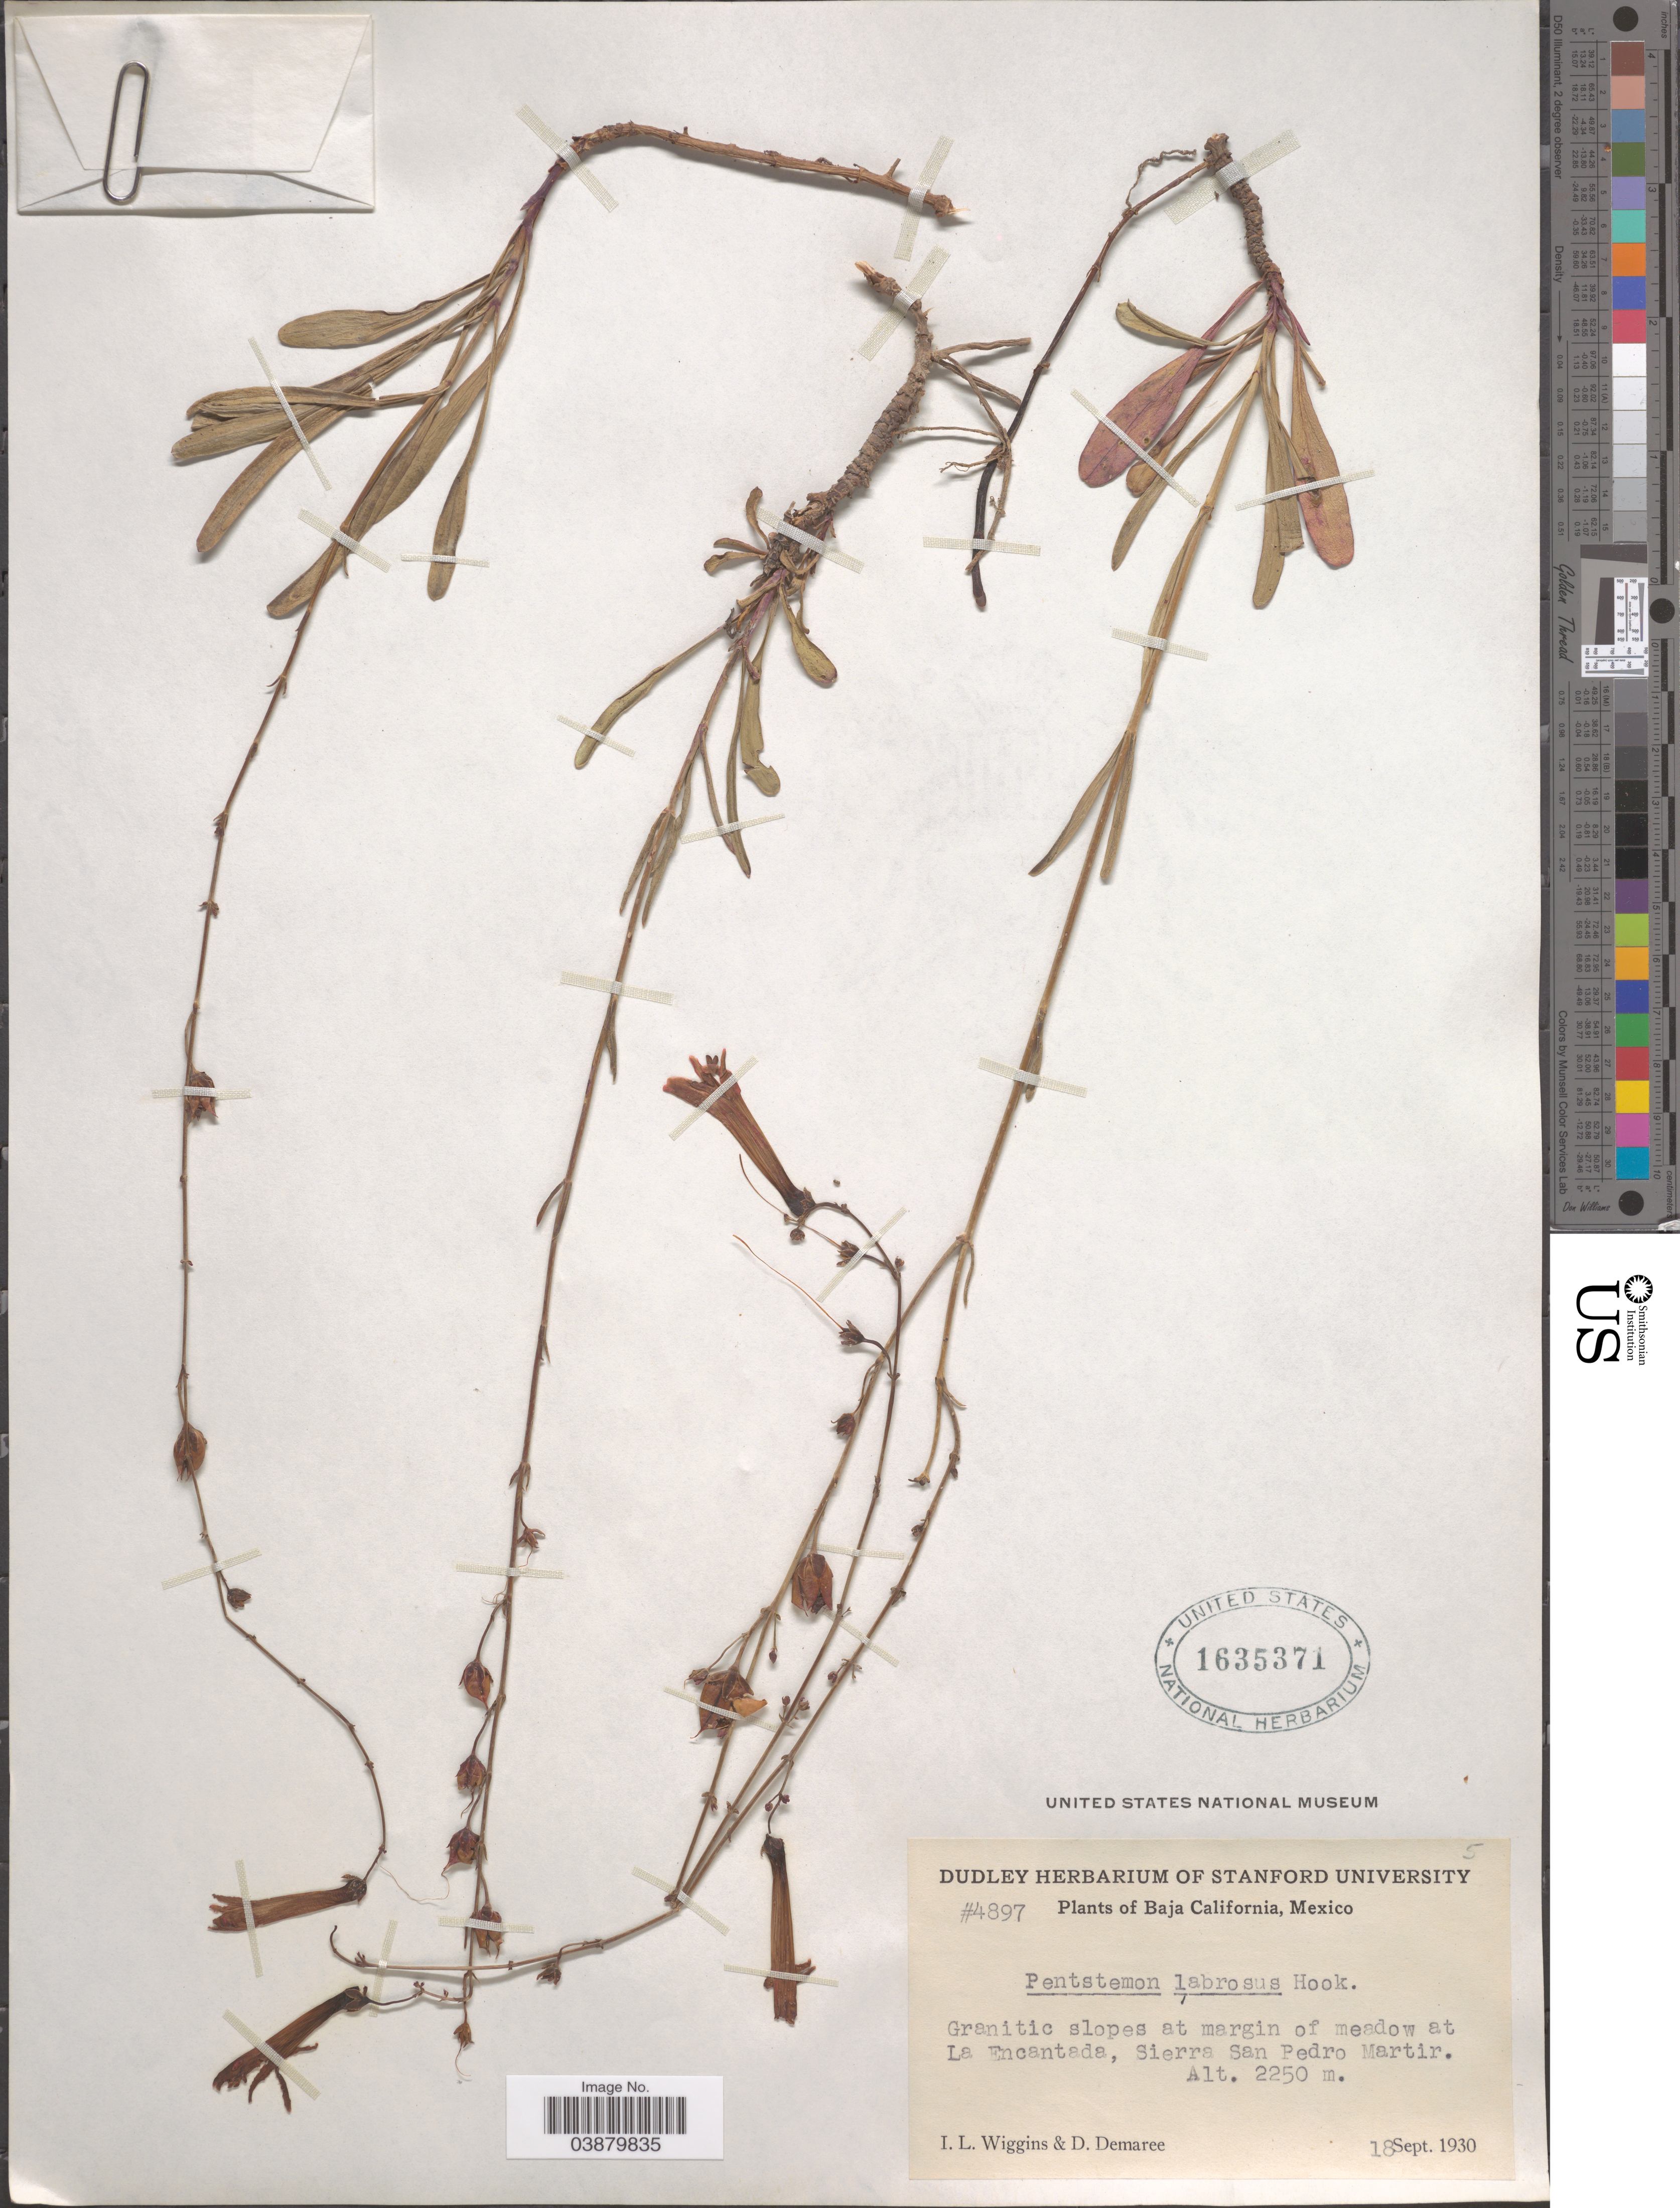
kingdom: Plantae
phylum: Tracheophyta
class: Magnoliopsida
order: Lamiales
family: Plantaginaceae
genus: Penstemon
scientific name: Penstemon labrosus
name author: (A. Gray) Mast. ex Hook. f.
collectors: I. L. Wiggins & D. Demaree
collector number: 4897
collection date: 1930-09-18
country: Mexico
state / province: Baja California Norte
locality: Granitic slopes at margin of meadow at La Encantada, Sierro San Pedro Martir.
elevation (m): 2250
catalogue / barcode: US 1635371